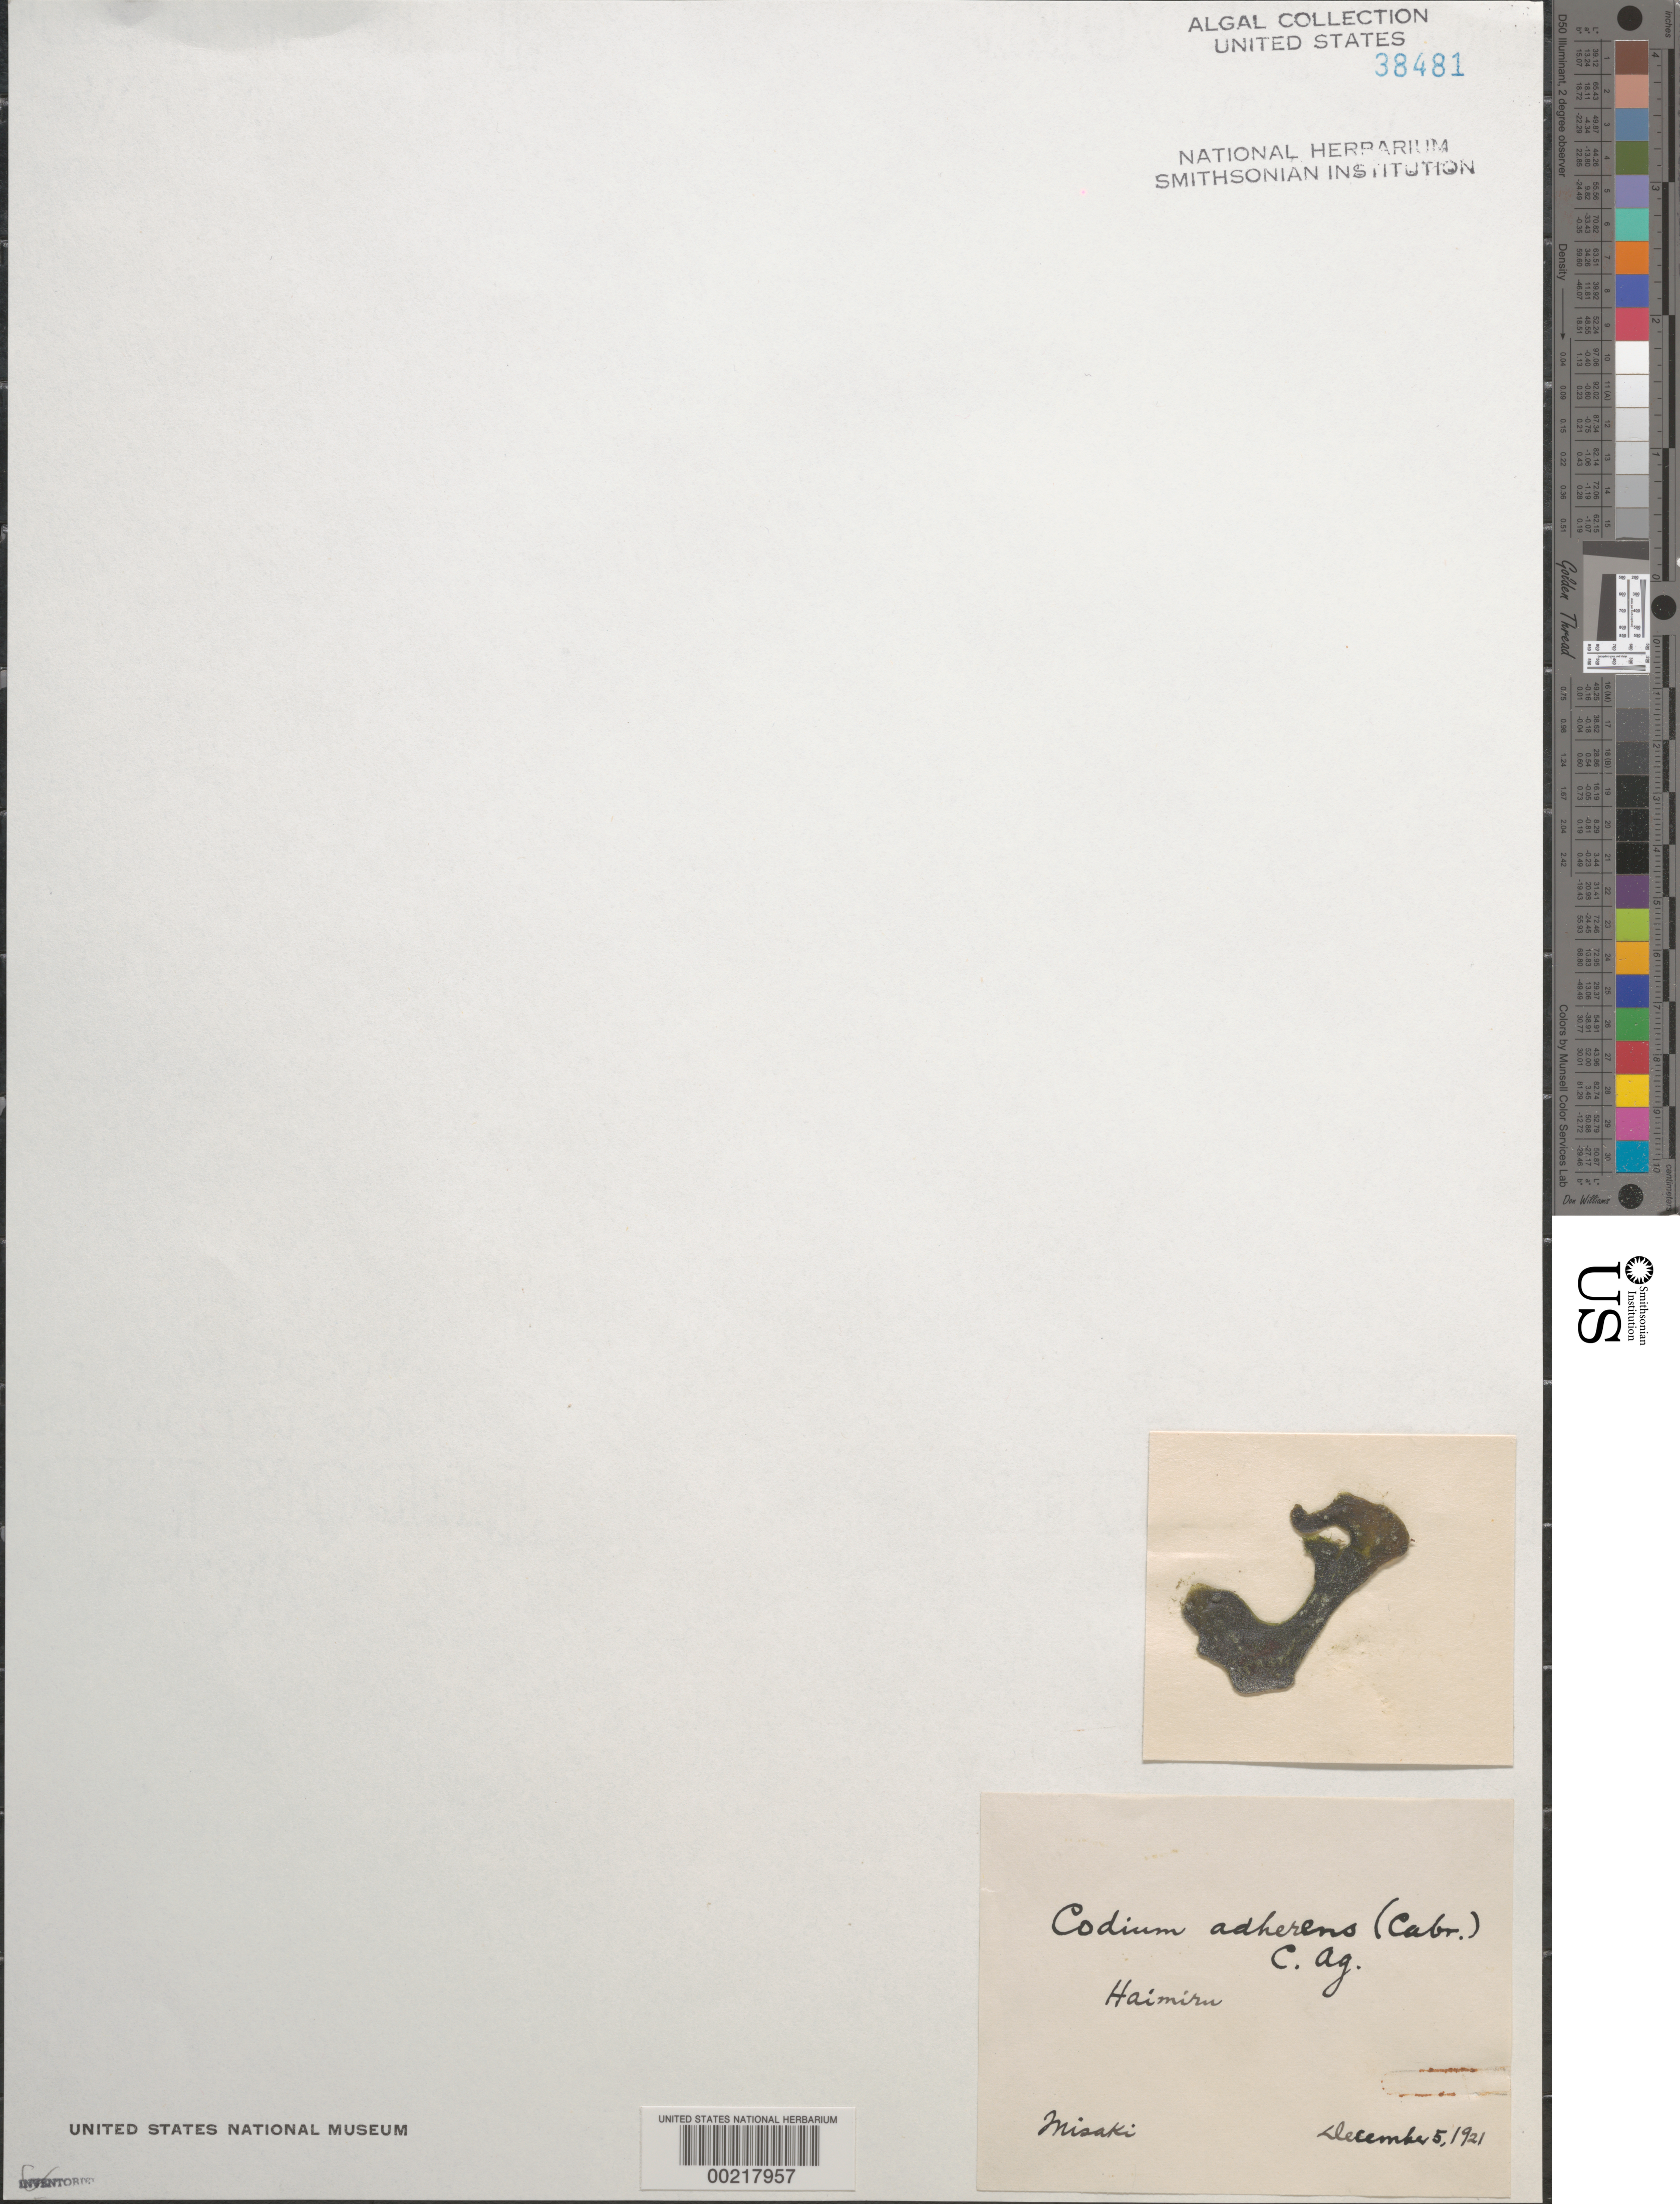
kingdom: Plantae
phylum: Chlorophyta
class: Ulvophyceae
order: Bryopsidales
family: Codiaceae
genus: Codium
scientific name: Codium adhaerens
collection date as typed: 05 Dec 1921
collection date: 1921-12-05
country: Japan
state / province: Kanagawa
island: Honshu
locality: Misaki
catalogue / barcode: US 38481